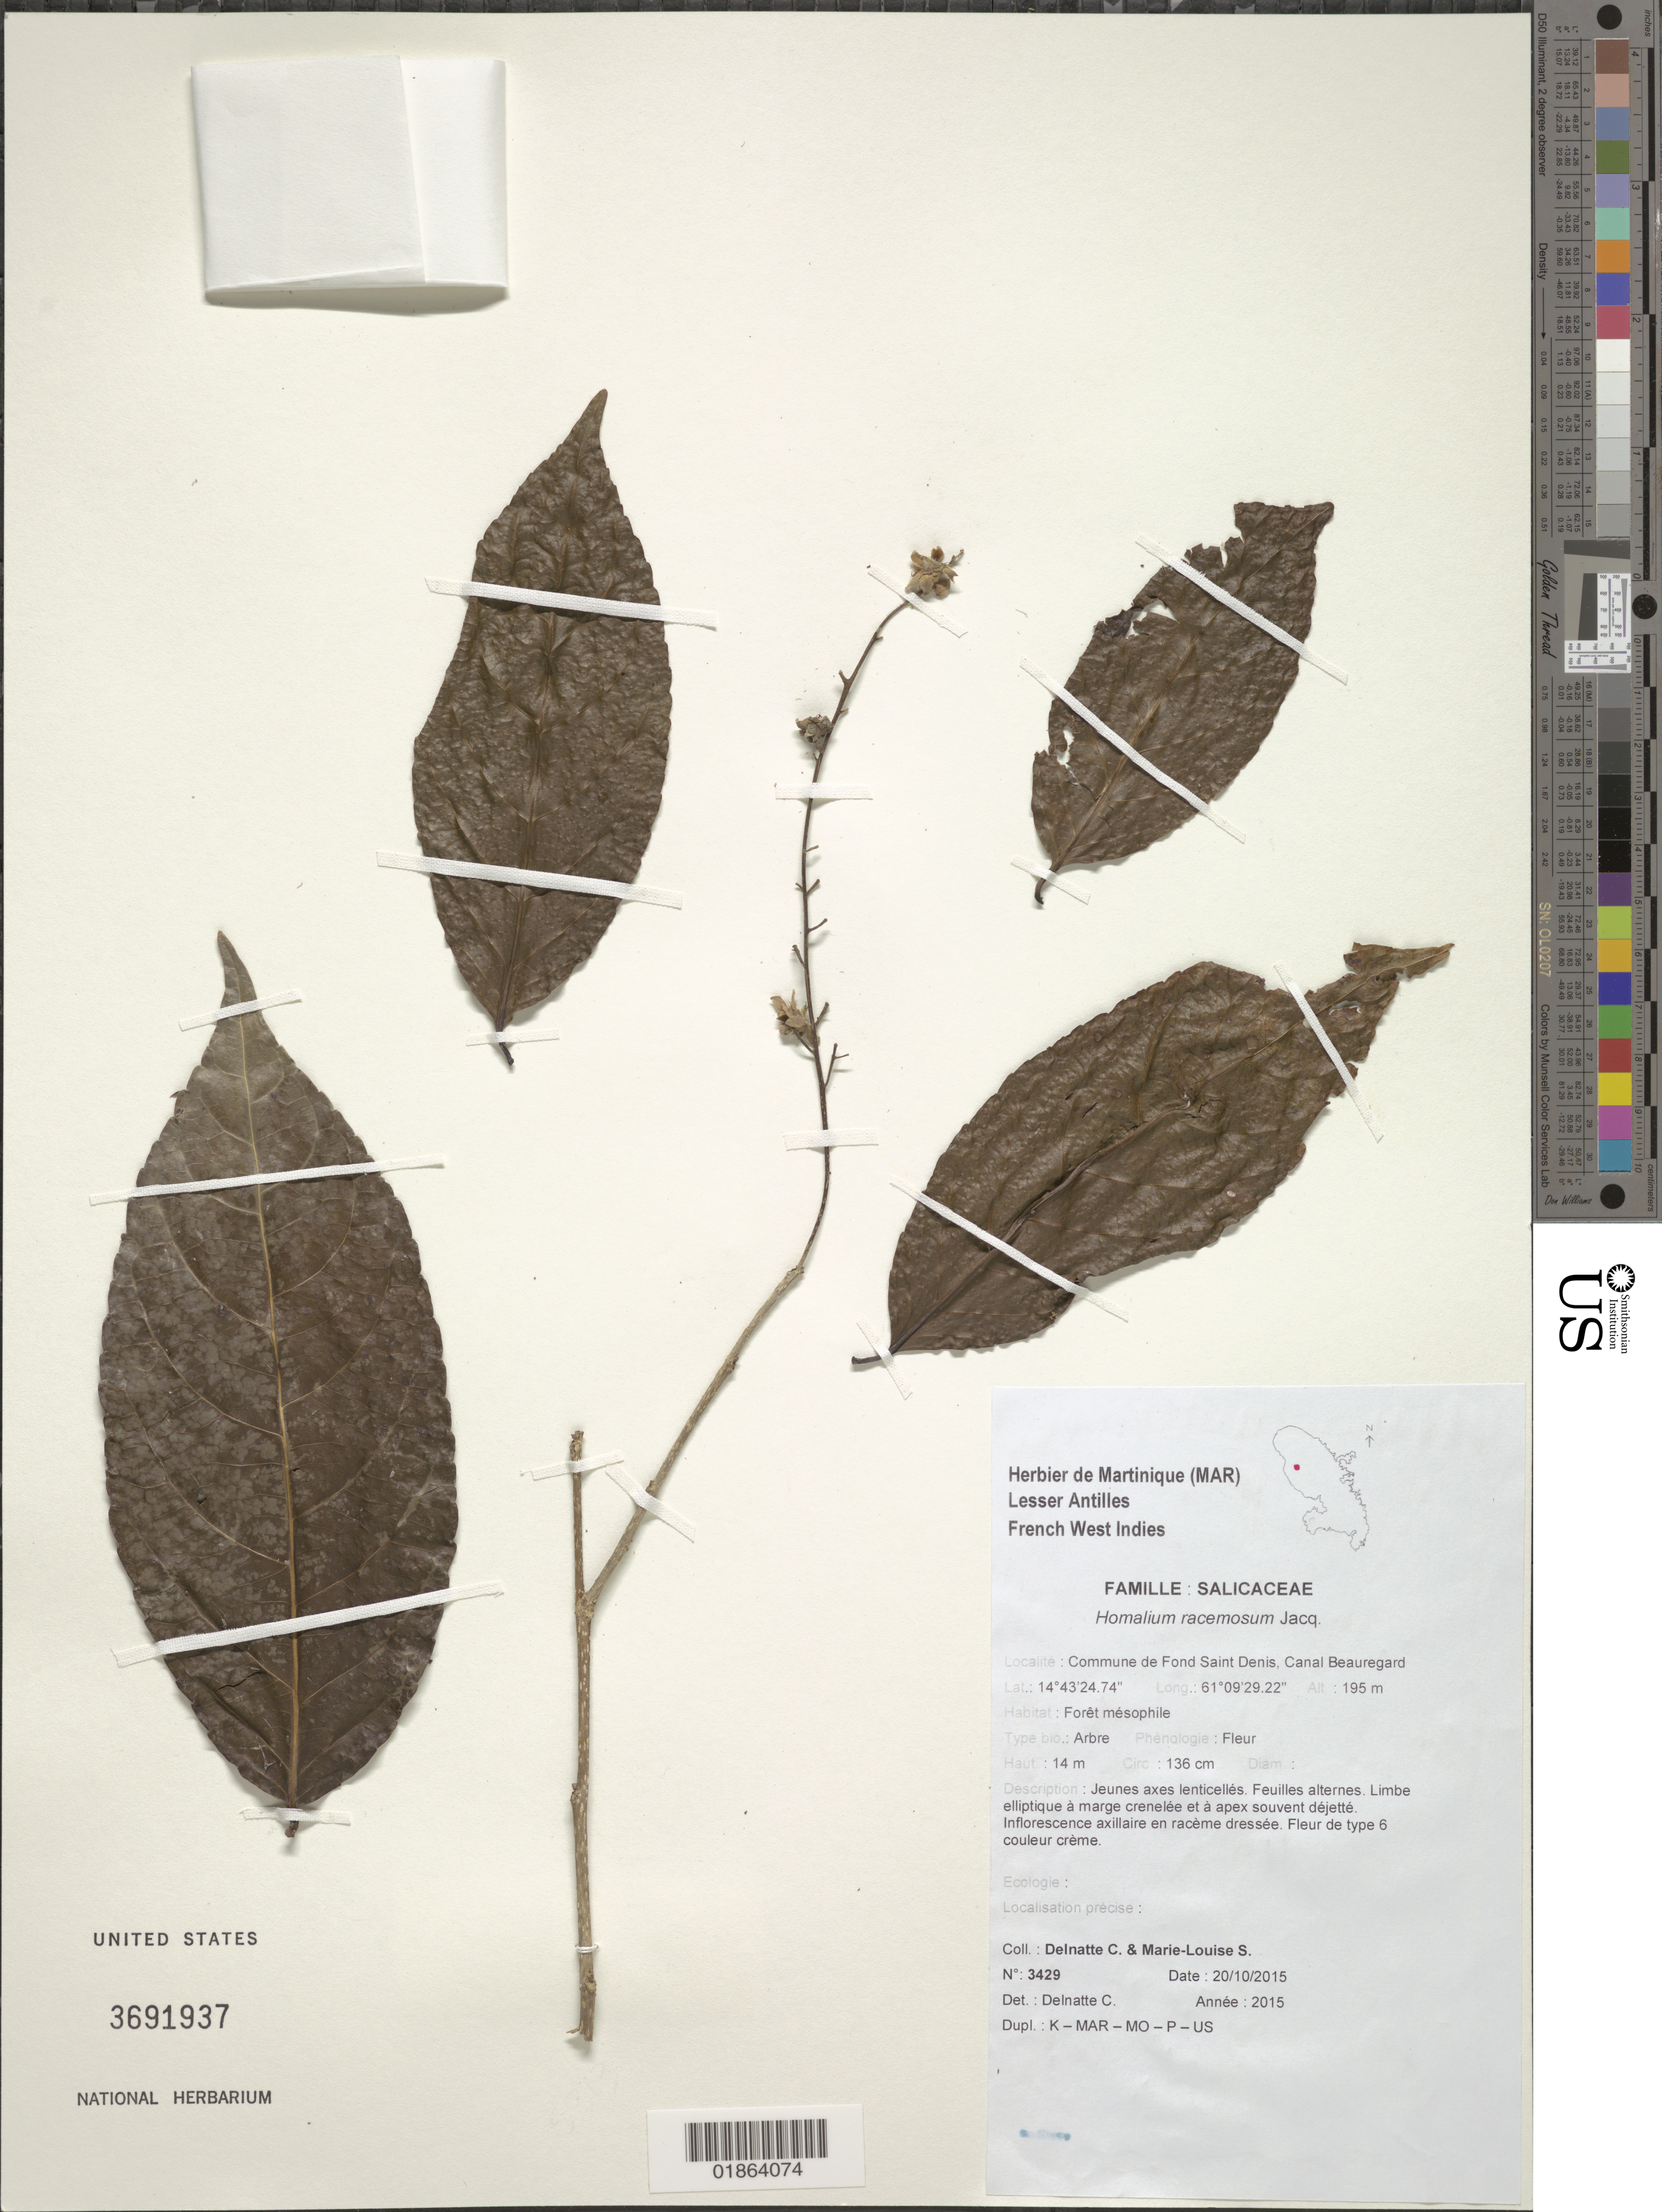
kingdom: Plantae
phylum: Tracheophyta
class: Magnoliopsida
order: Malpighiales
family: Salicaceae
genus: Homalium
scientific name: Homalium racemosum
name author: Jacq.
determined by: Delnatte, C.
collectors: C. Delnatte & S. Marie-Louise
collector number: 3429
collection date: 2015-10-20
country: Martinique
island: Martinique I.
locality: Commune de Fond Saint Denis, Canal Beauregard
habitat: Forêt mésophile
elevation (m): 195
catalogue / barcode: US 3691937